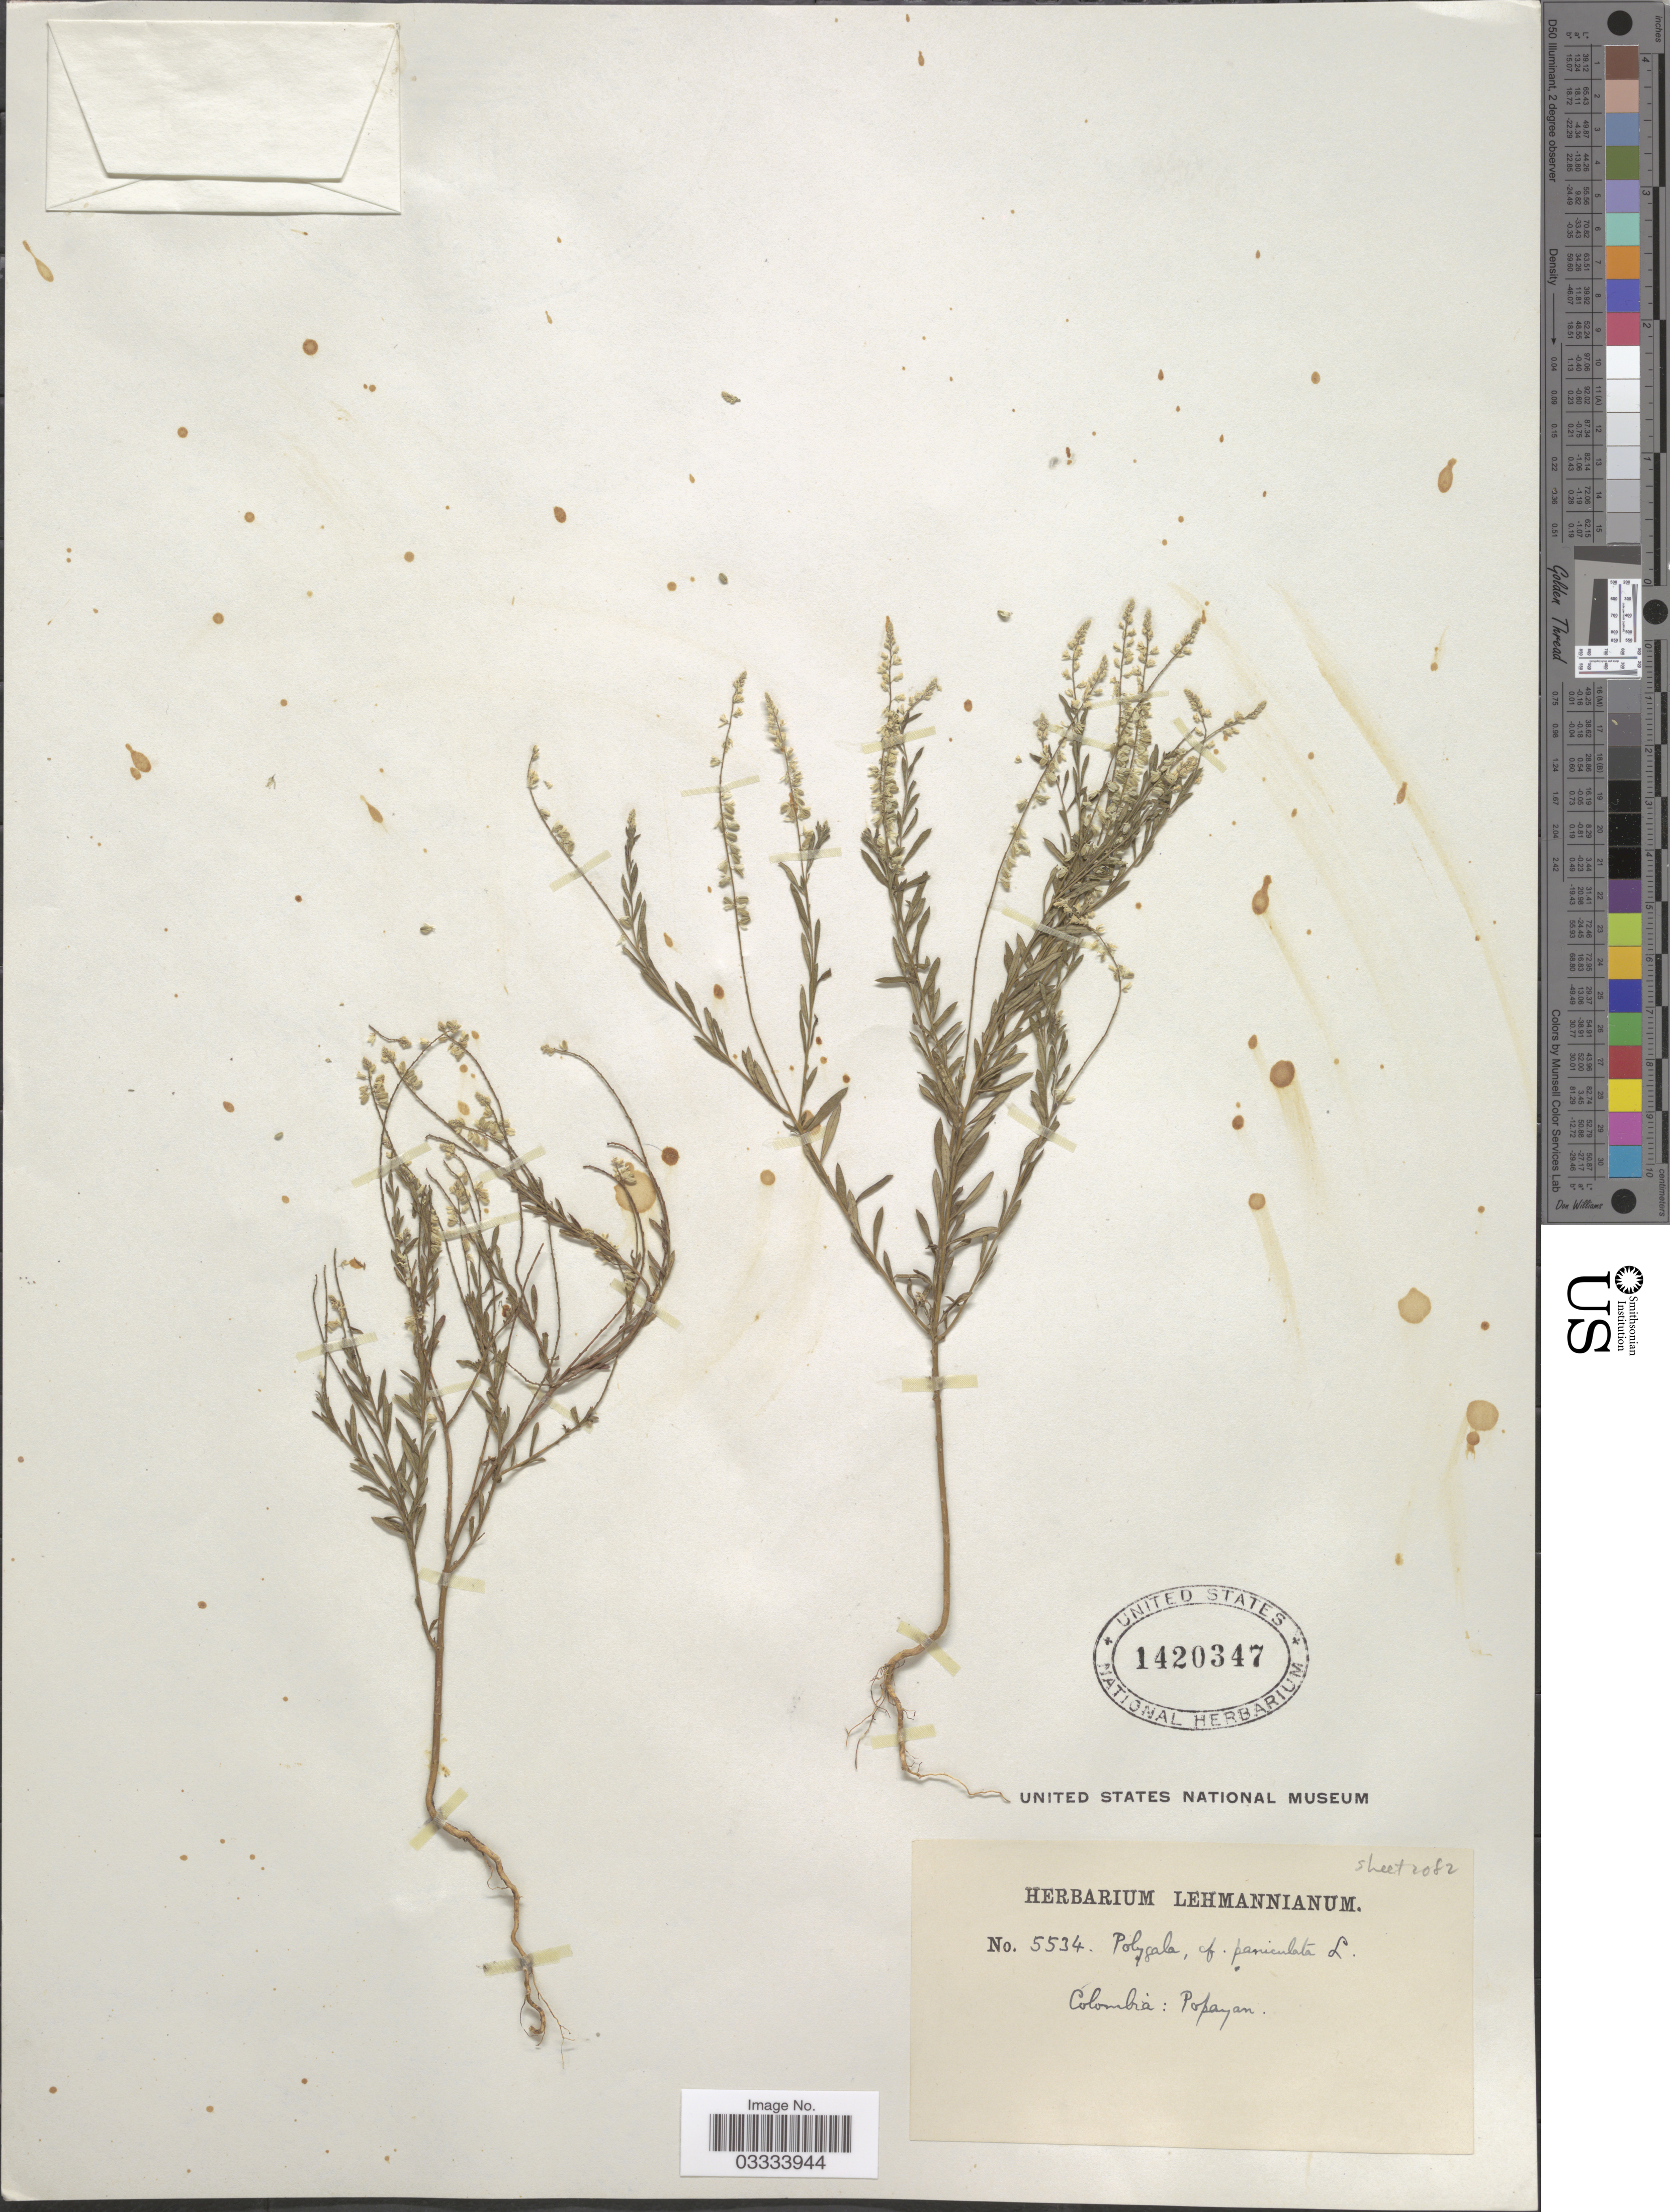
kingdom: Plantae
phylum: Tracheophyta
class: Magnoliopsida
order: Fabales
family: Polygalaceae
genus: Polygala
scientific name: Polygala paniculata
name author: L.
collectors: ex herb. Lehmannianum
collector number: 5534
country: Colombia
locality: Popayan.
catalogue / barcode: US 1420347